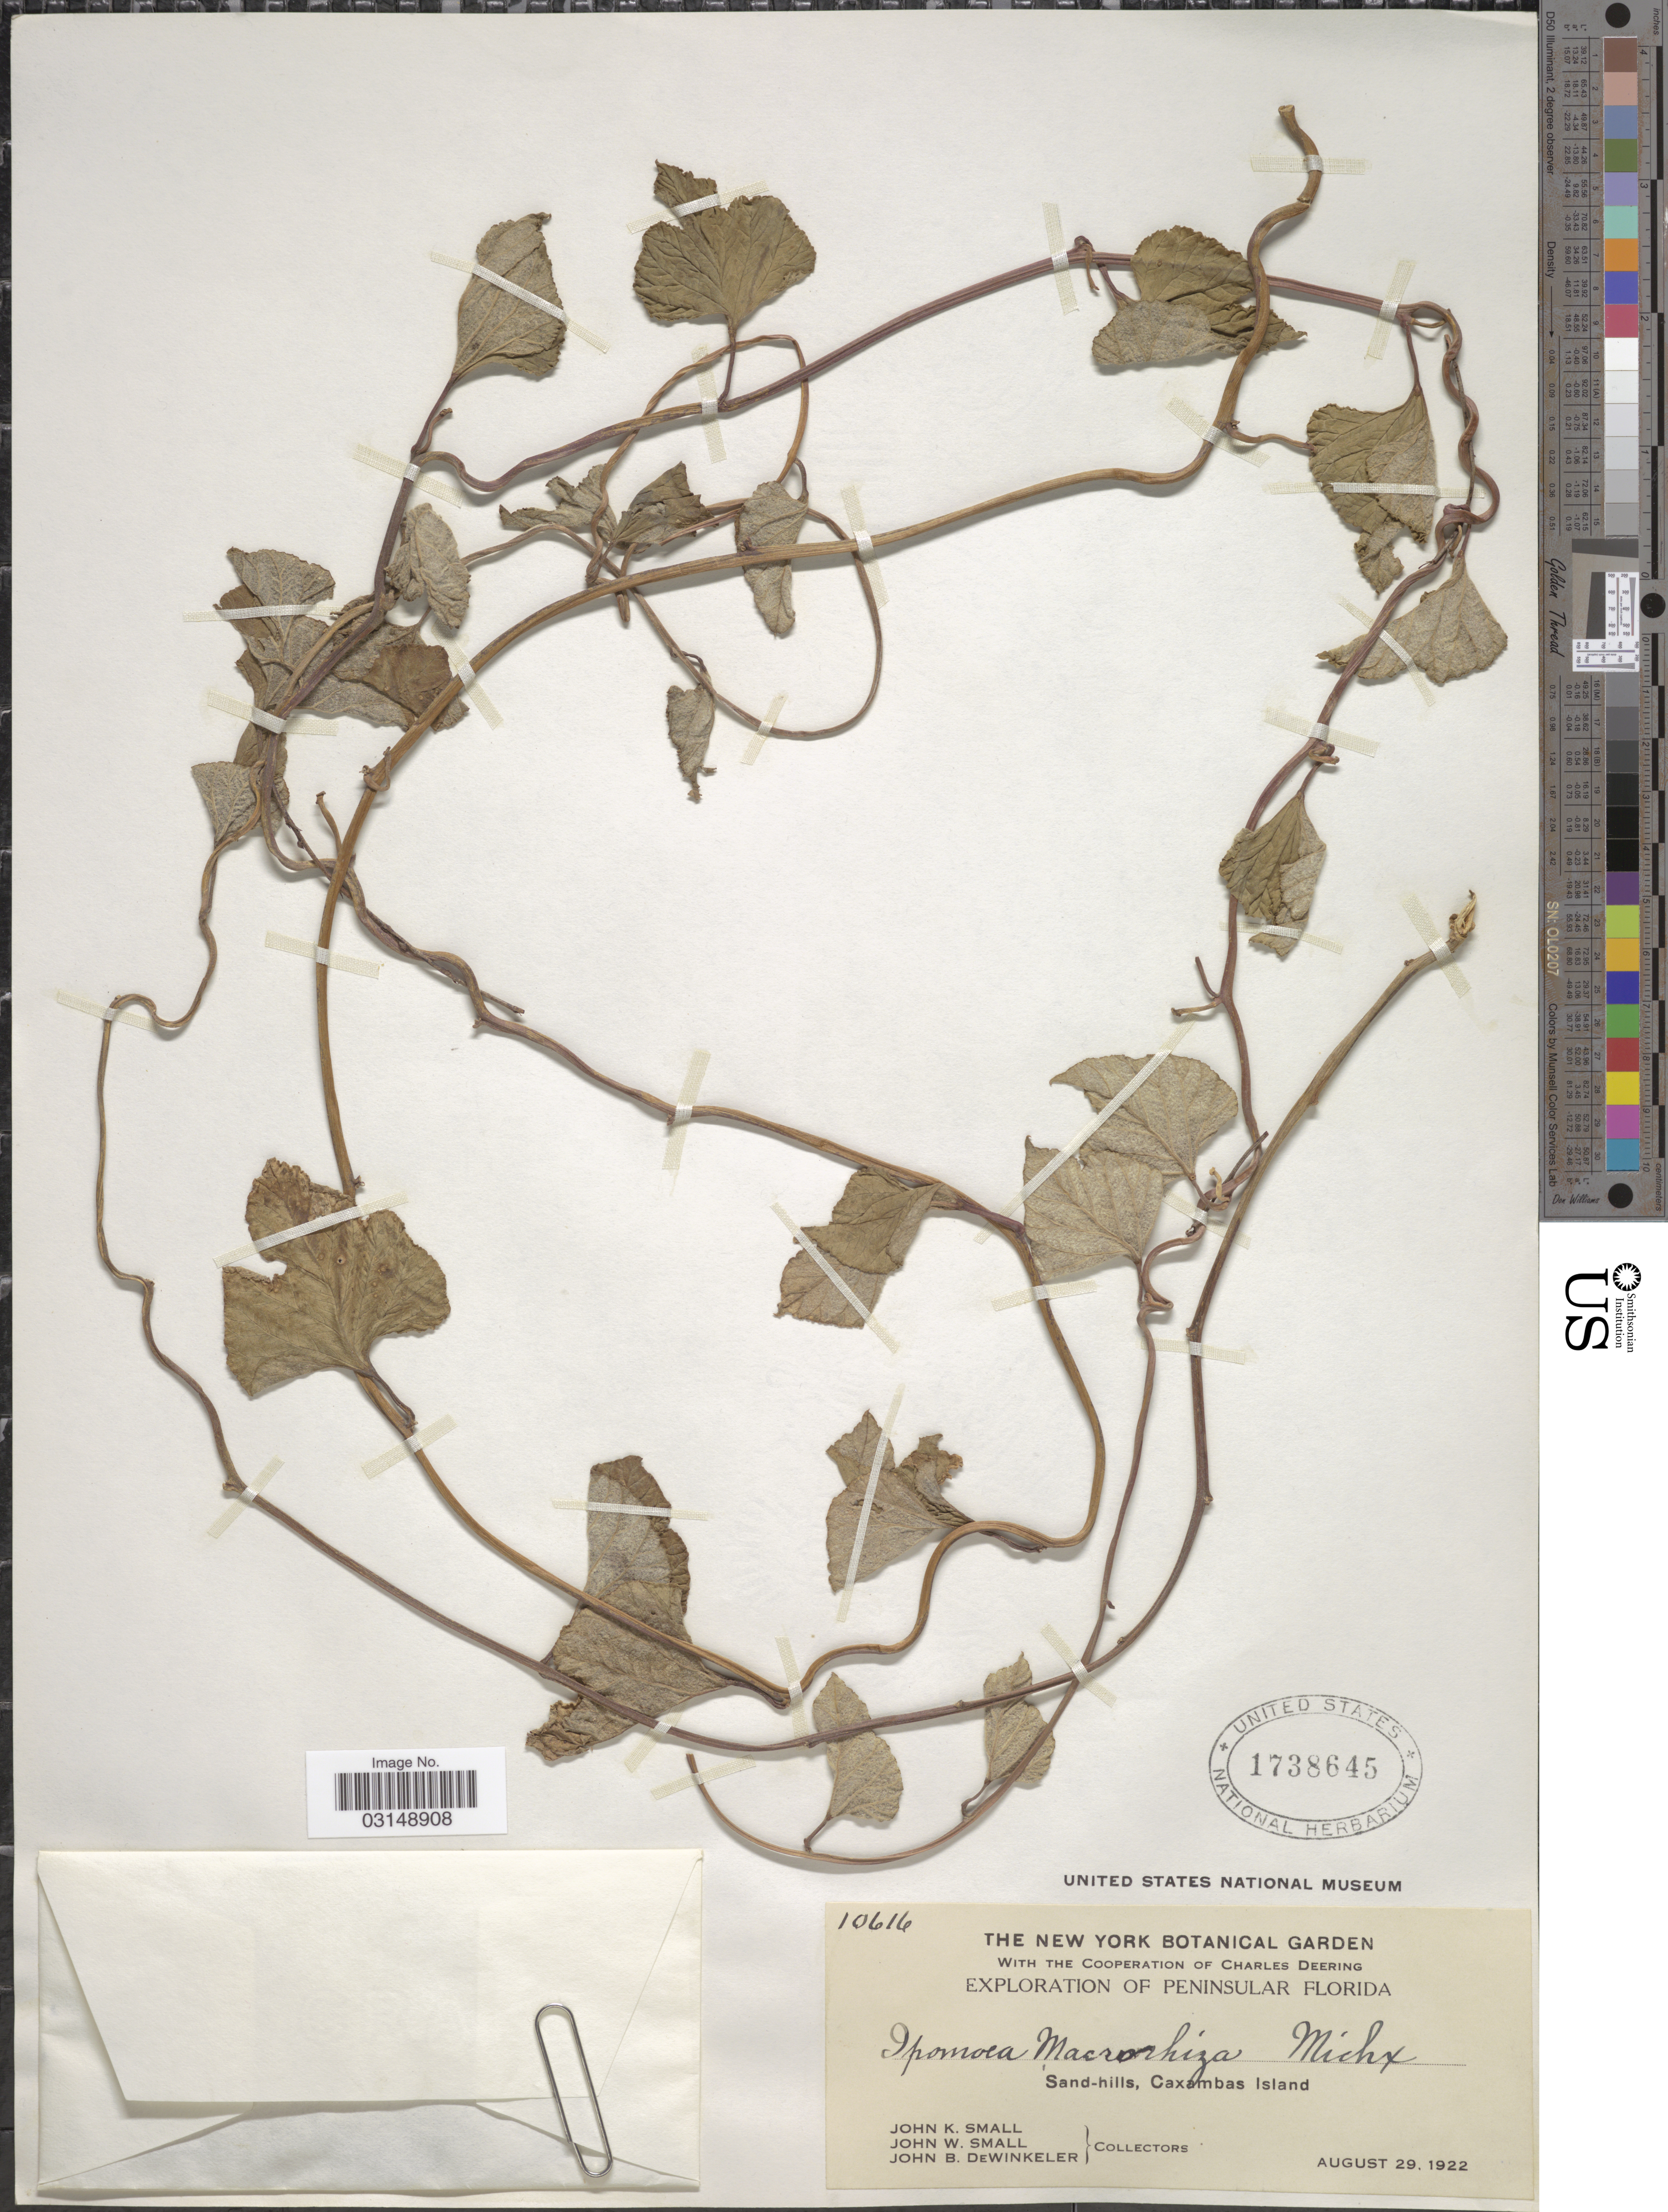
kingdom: Plantae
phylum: Tracheophyta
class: Magnoliopsida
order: Solanales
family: Convolvulaceae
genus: Ipomoea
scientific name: Ipomoea macrorhiza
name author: Michx.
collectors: J. K. Small, J. Small & J. B. Dewinkeler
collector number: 10616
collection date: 1922-08-29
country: United States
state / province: Florida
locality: Peninsular Florida. Sand-hills, Caxambas Island.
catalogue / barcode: US 1738645